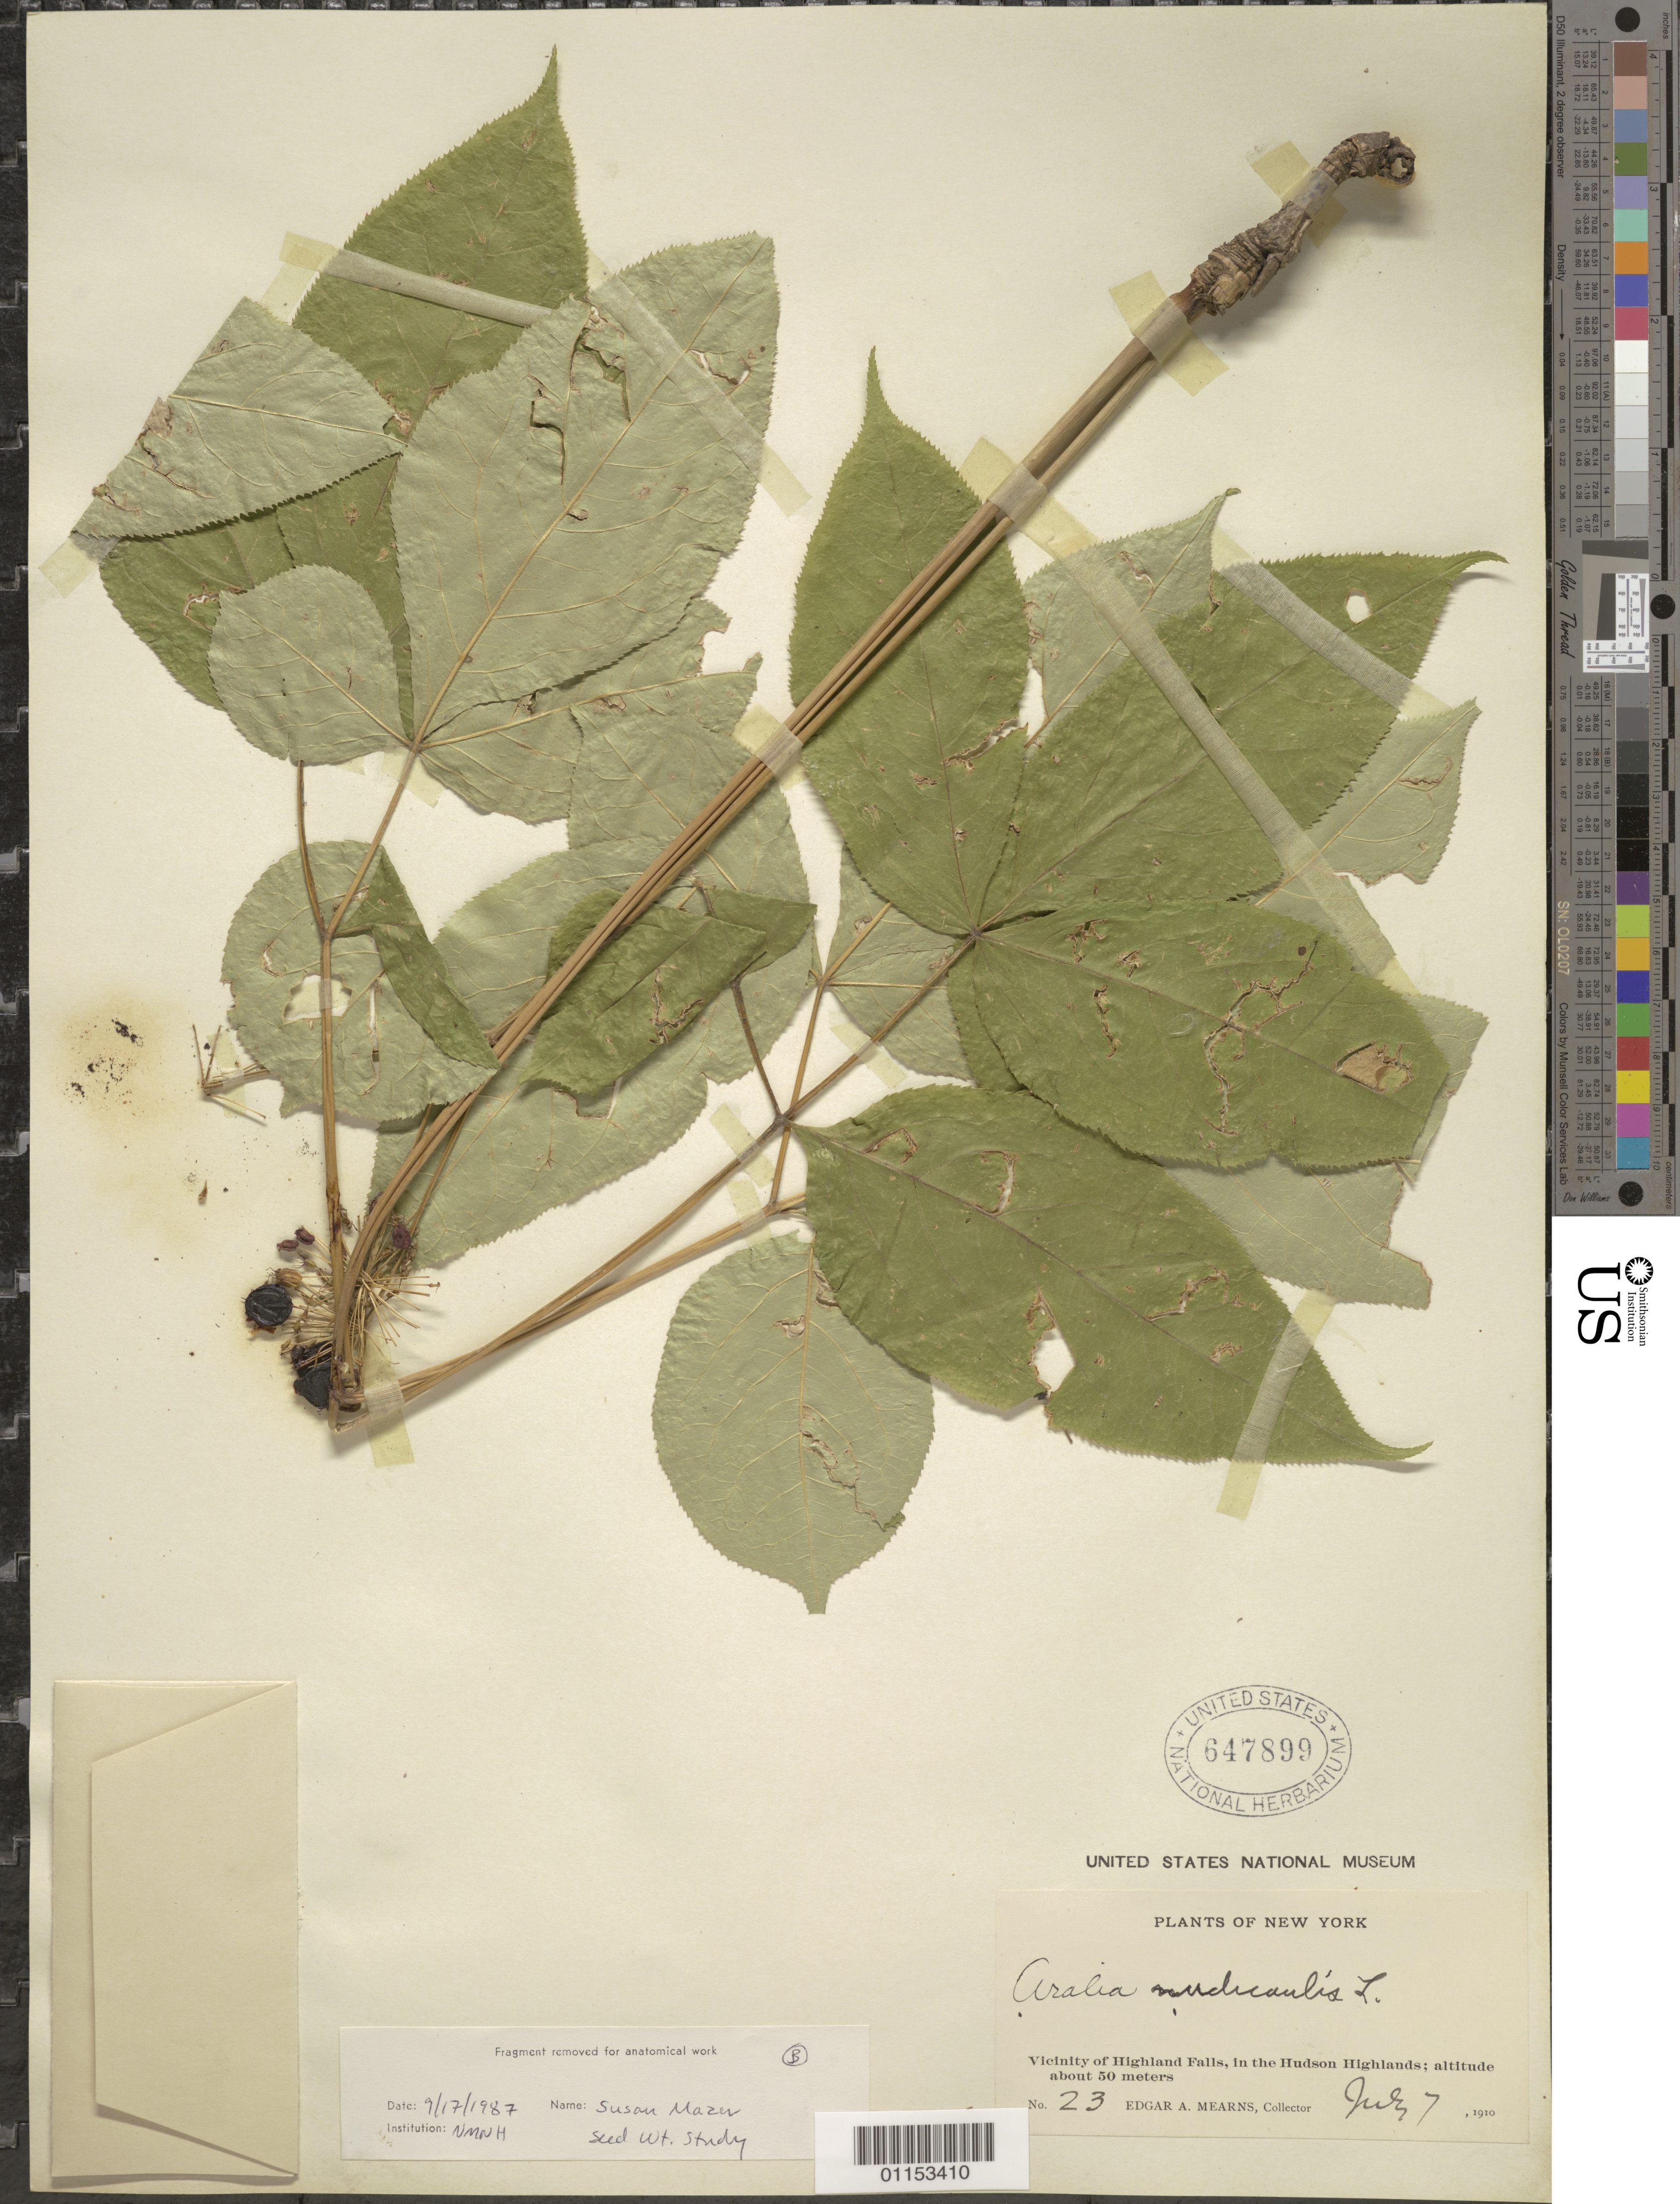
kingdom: Plantae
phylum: Tracheophyta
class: Magnoliopsida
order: Apiales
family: Araliaceae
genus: Aralia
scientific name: Aralia nudicaulis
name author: L.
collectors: E. A. Mearns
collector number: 23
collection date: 1910-07-07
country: United States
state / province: New York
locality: Vicinity of Highland Falls, in the Hudson Highlands.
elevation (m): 50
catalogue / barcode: US 647899